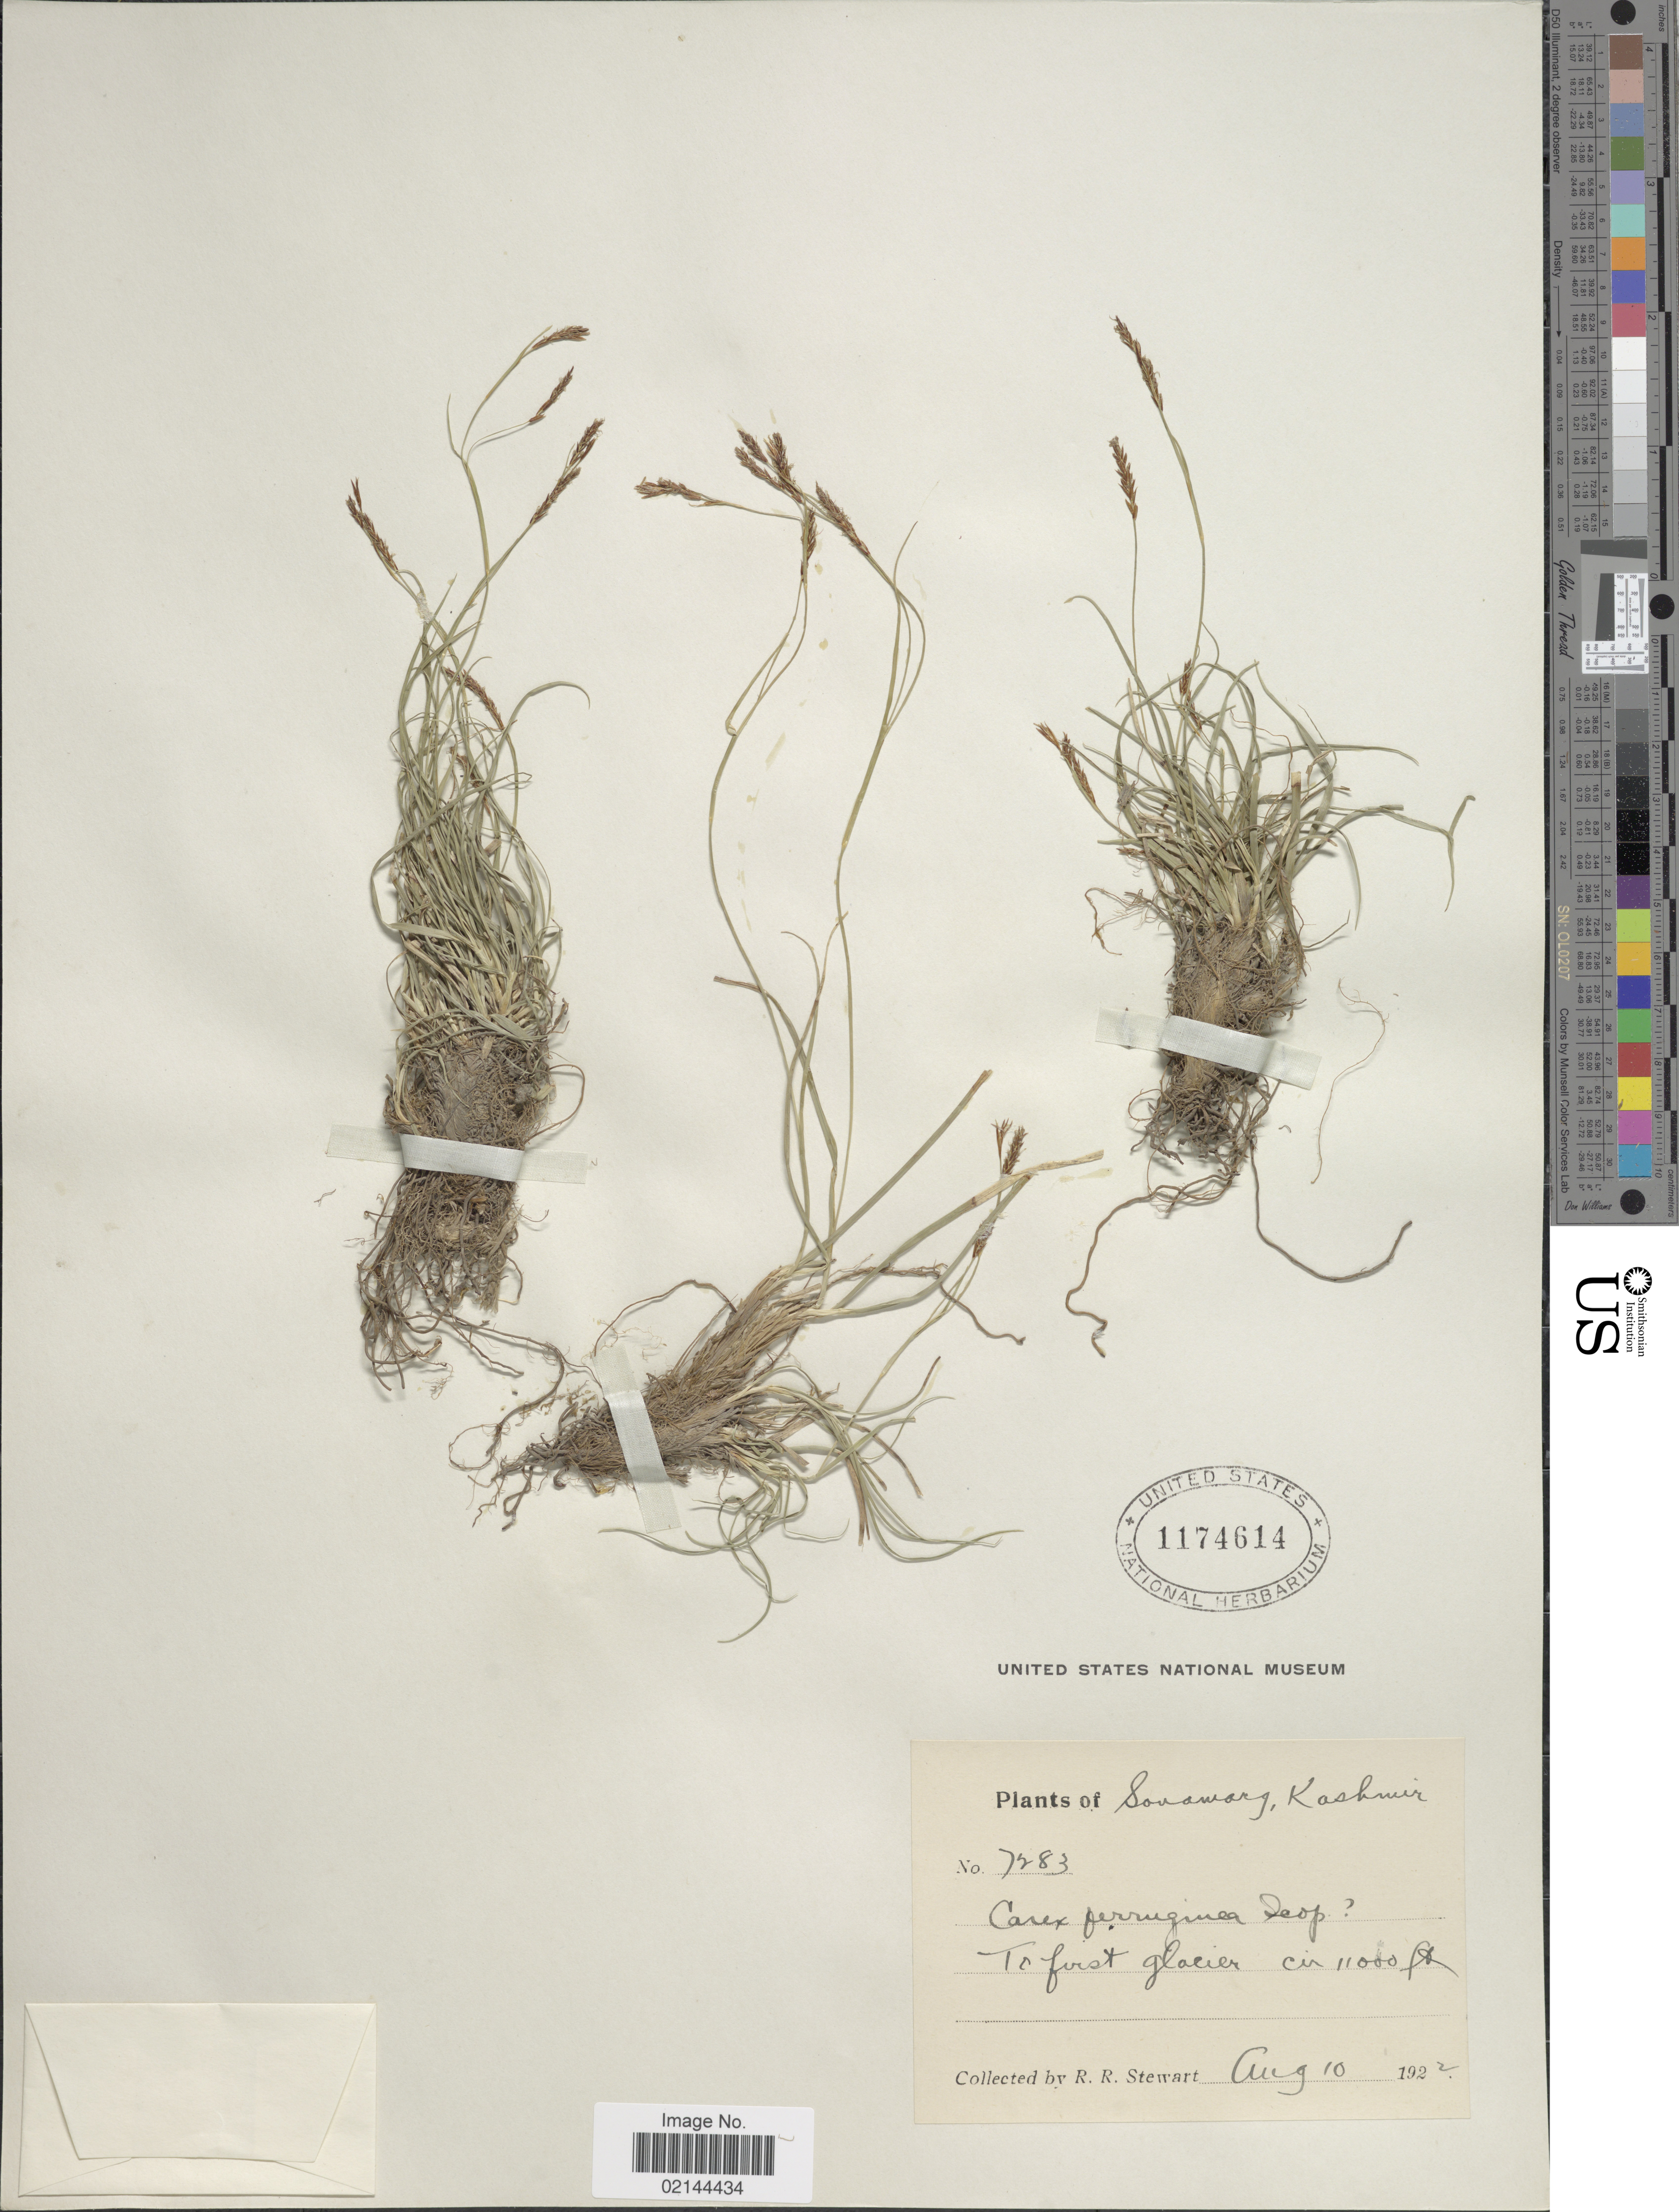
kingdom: Plantae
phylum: Tracheophyta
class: Liliopsida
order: Poales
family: Cyperaceae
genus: Carex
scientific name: Carex ferruginea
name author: Scop.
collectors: R. R. Stewart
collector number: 7283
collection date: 1922-08-10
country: India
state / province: Jammu and Kashmir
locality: Sonamarg, Kashmir. To first glacier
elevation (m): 3353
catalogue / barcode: US 1174614